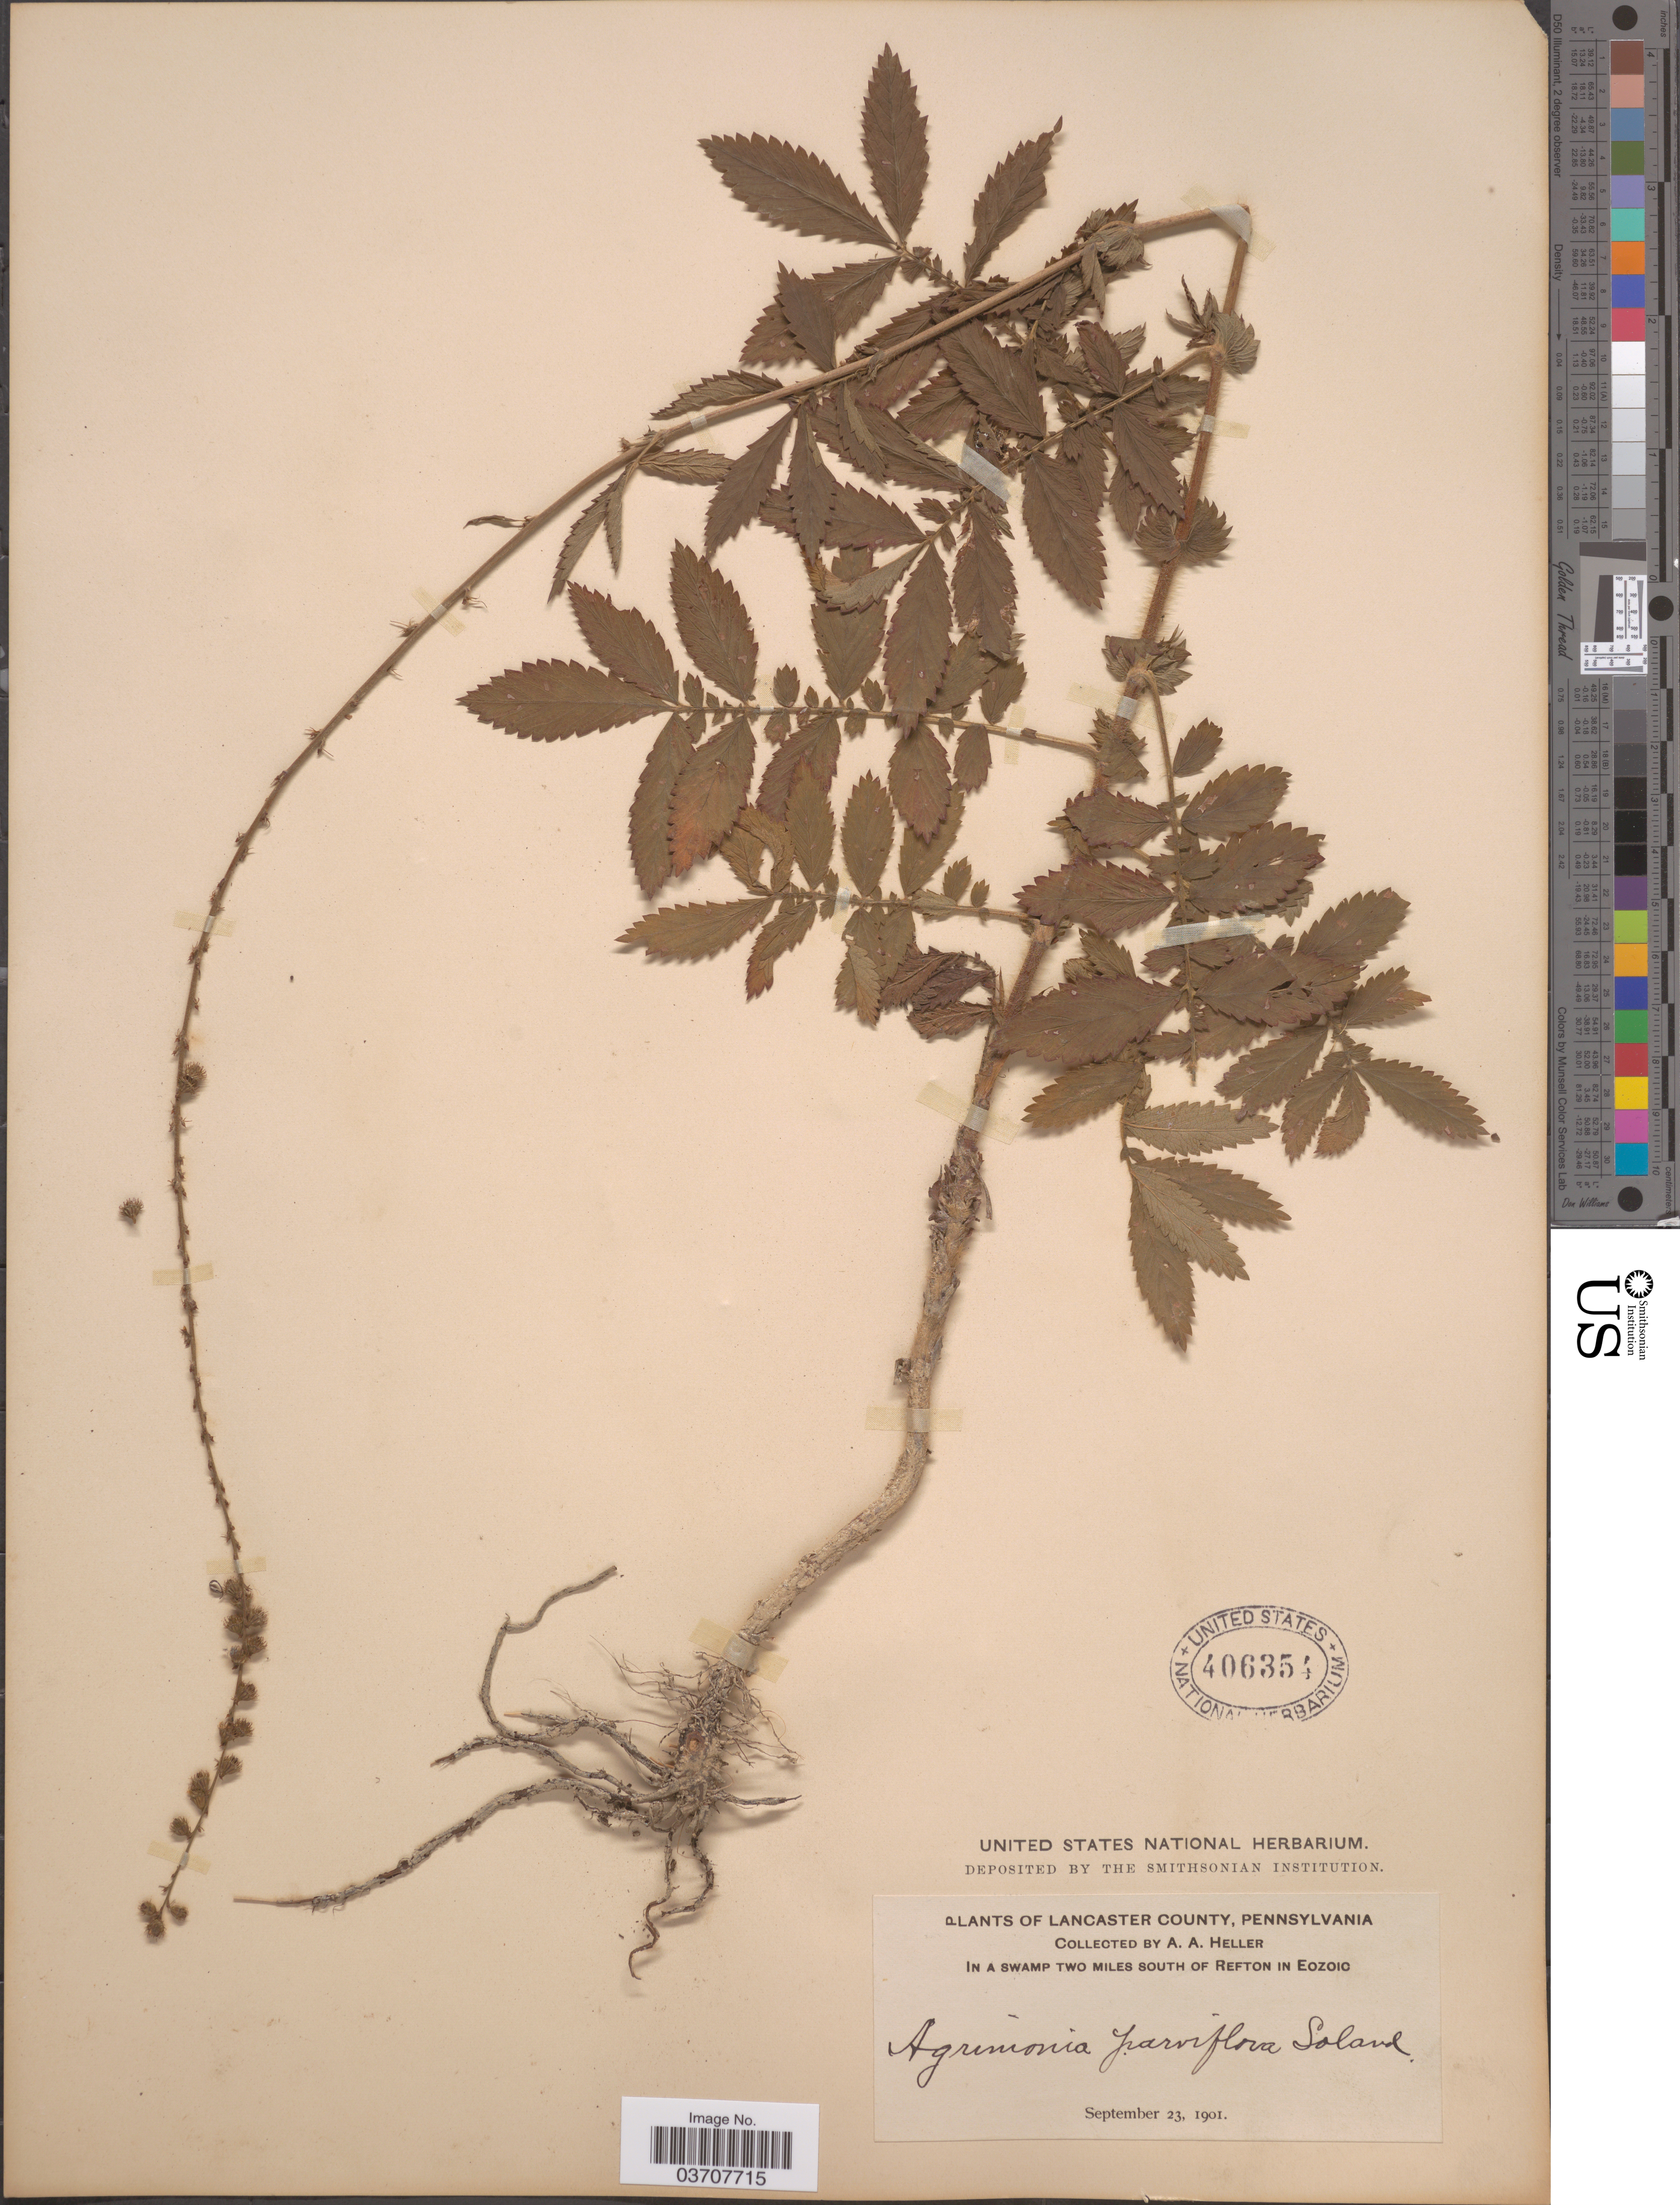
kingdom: Plantae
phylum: Tracheophyta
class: Magnoliopsida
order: Rosales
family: Rosaceae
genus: Agrimonia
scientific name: Agrimonia parviflora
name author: Aiton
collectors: A. A. Heller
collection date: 1901-09-23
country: United States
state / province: Pennsylvania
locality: Lancaster County. In a swamp two miles south of Refton in Eozoic.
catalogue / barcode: US 406354